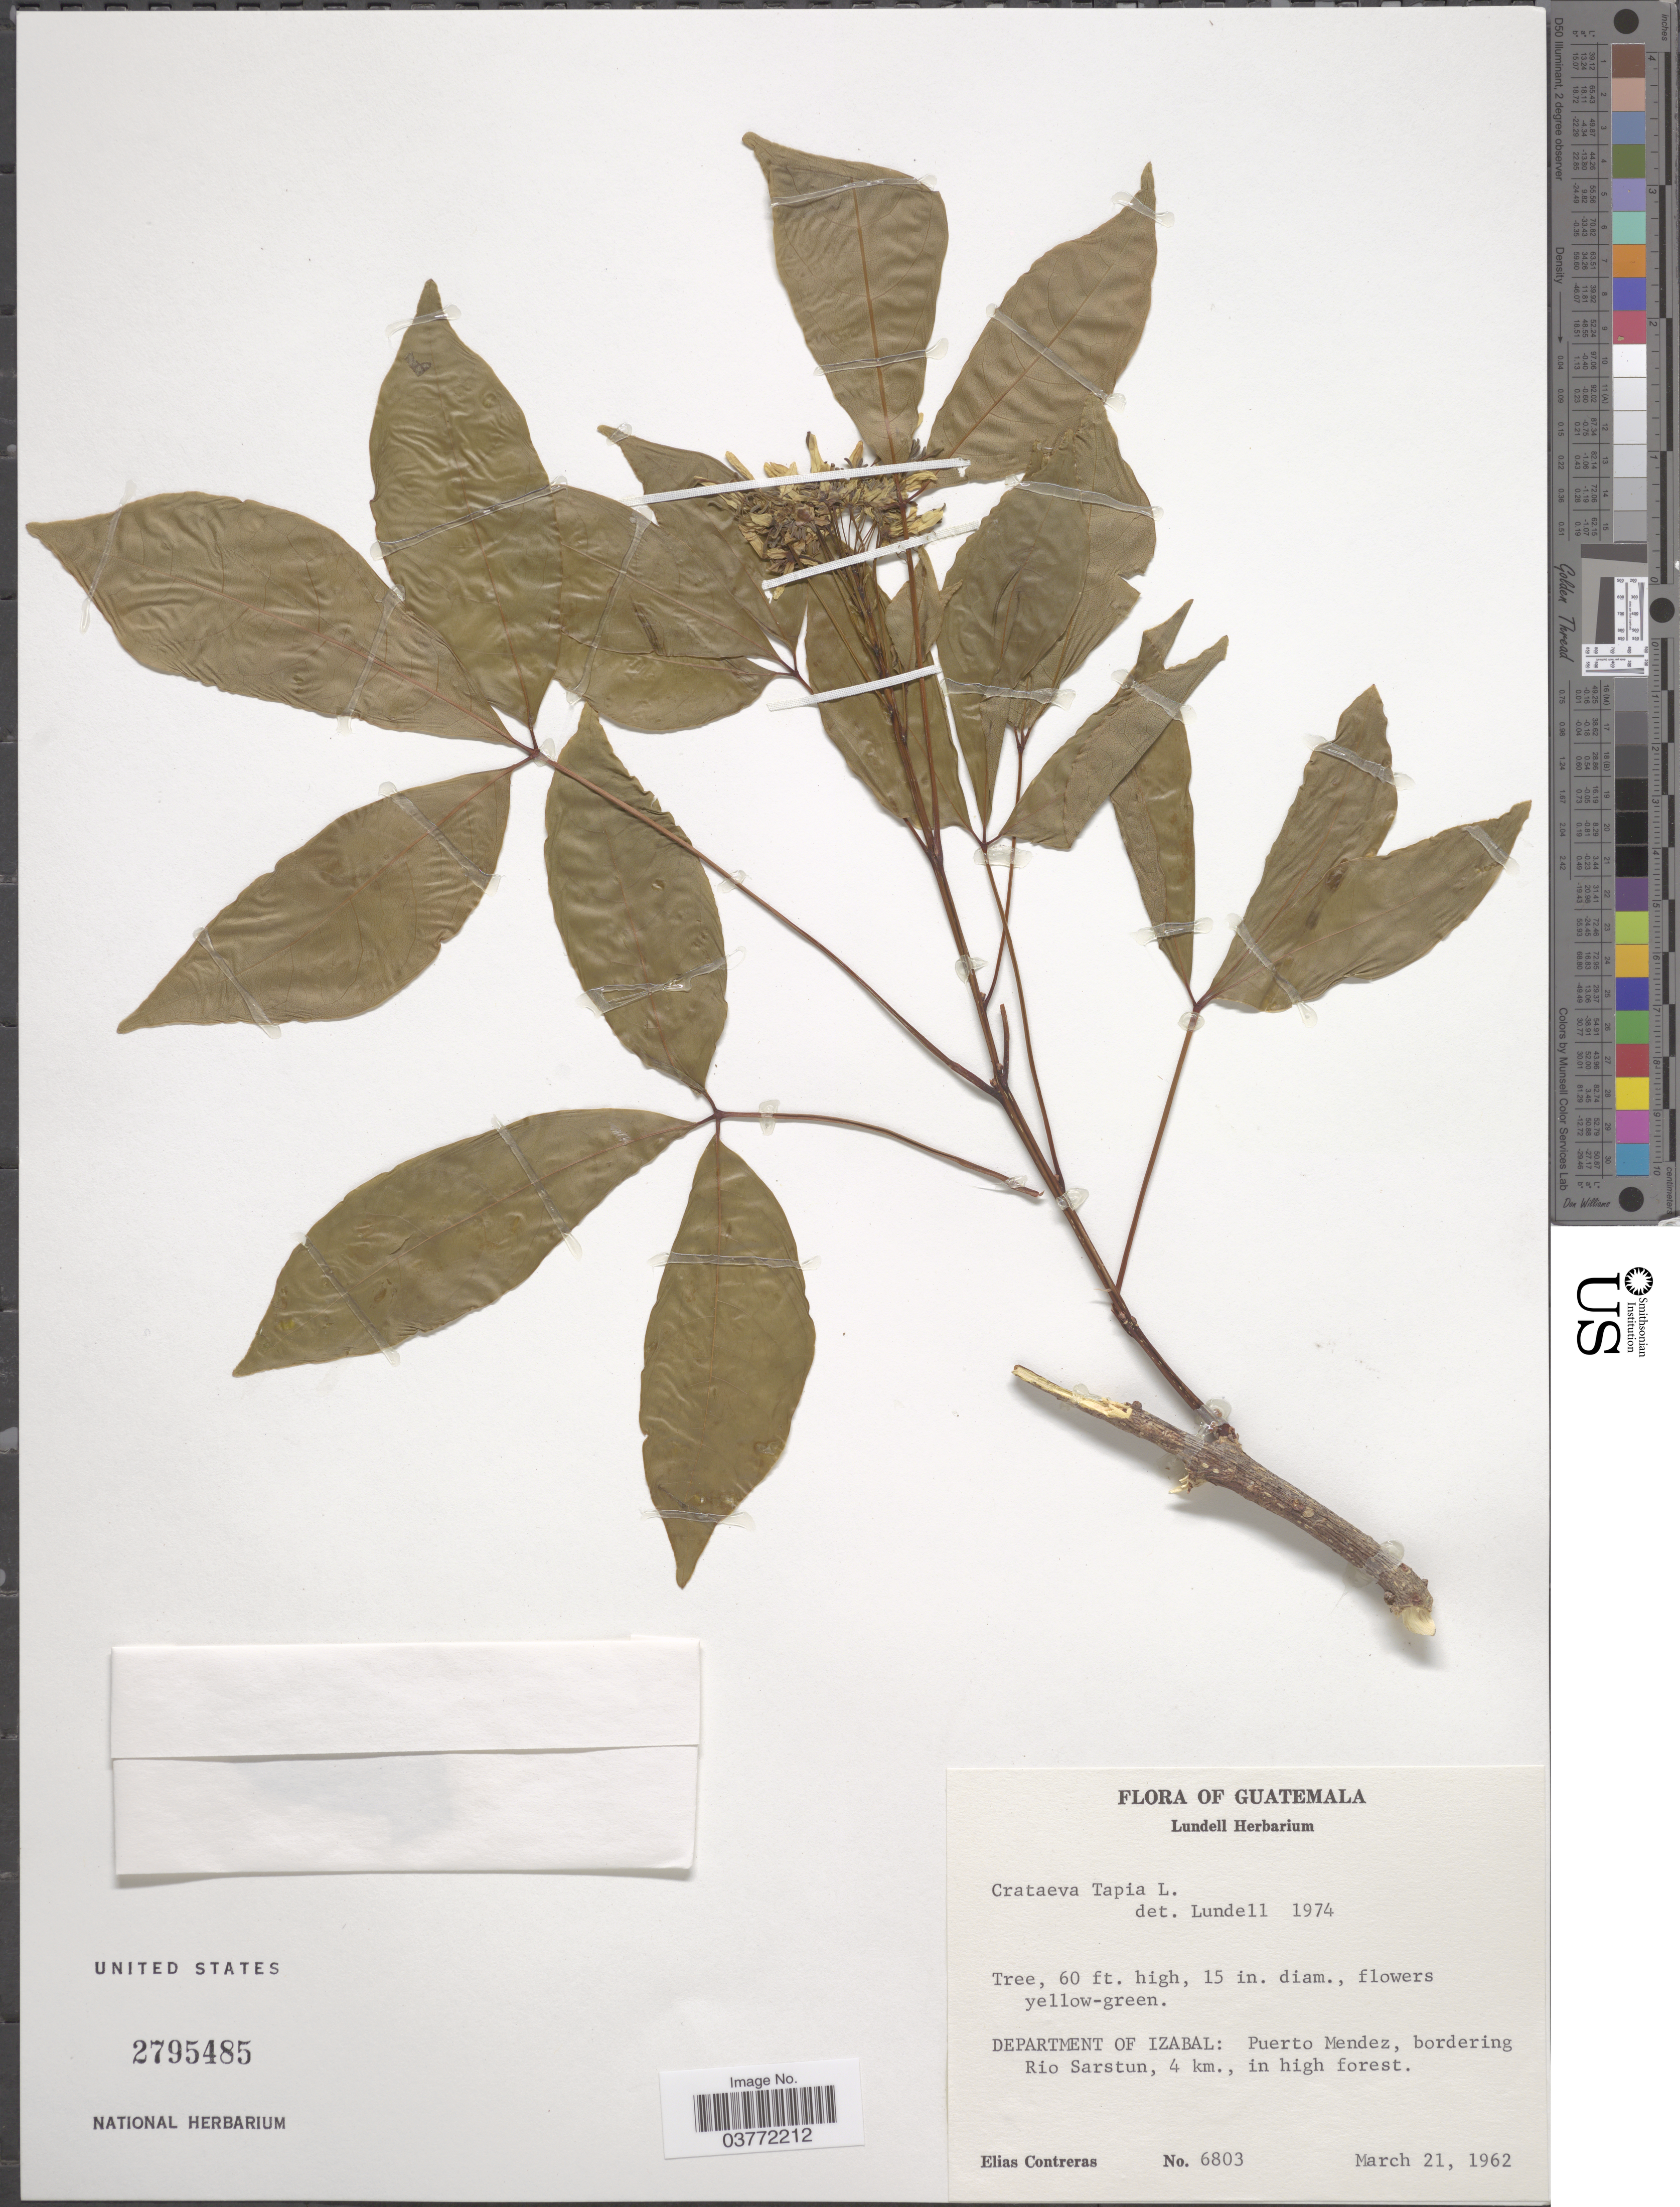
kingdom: Plantae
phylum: Tracheophyta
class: Magnoliopsida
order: Brassicales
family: Capparaceae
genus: Crateva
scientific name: Crateva tapia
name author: L.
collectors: E. Contreras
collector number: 6803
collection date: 1962-03-21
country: Guatemala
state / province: Izabal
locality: Department of Izabal: Puerto Mendez, bordering Rio Sarstun, 4 km.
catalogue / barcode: US 2795485